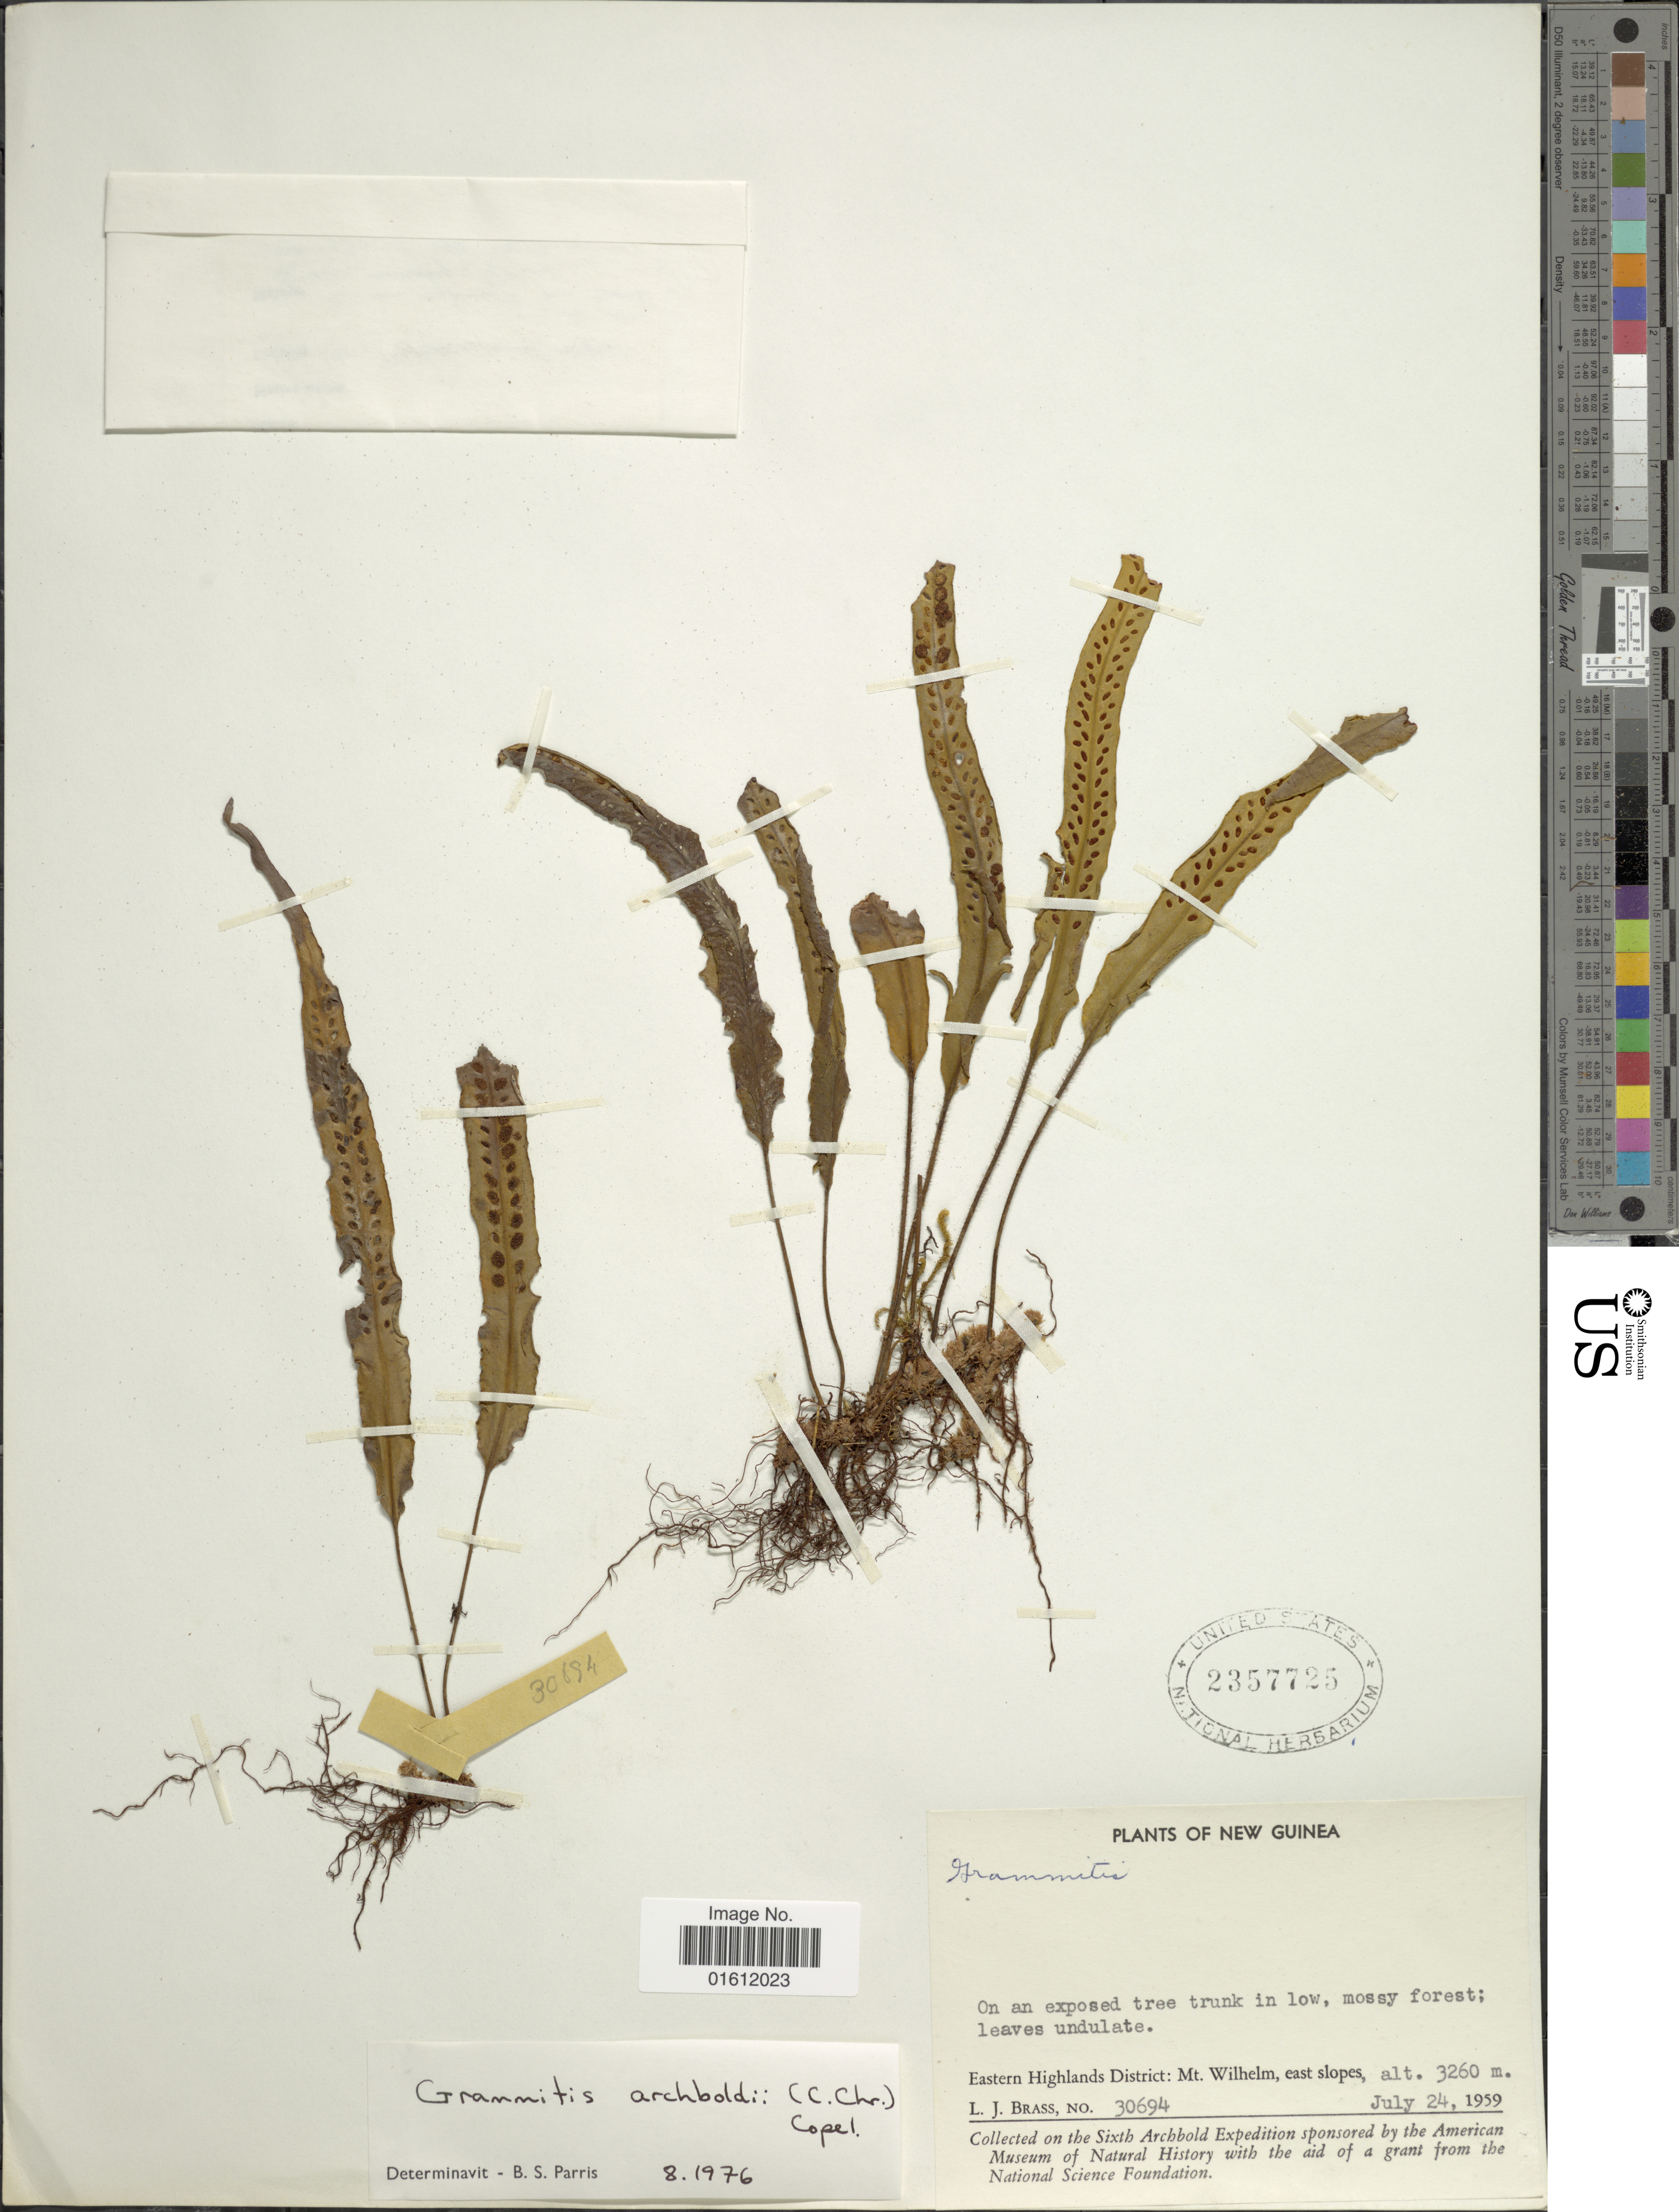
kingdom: Plantae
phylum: Tracheophyta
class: Polypodiopsida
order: Polypodiales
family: Polypodiaceae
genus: Oreogrammitis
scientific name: Oreogrammitis archboldii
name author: (C. Chr.) Parris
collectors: L. J. Brass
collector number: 30694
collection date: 1959-07-24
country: Papua New Guinea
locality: New Guinea, Eastern Highlands District: Mt Wilhelm, east slopes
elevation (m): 3260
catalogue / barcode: US 2357725